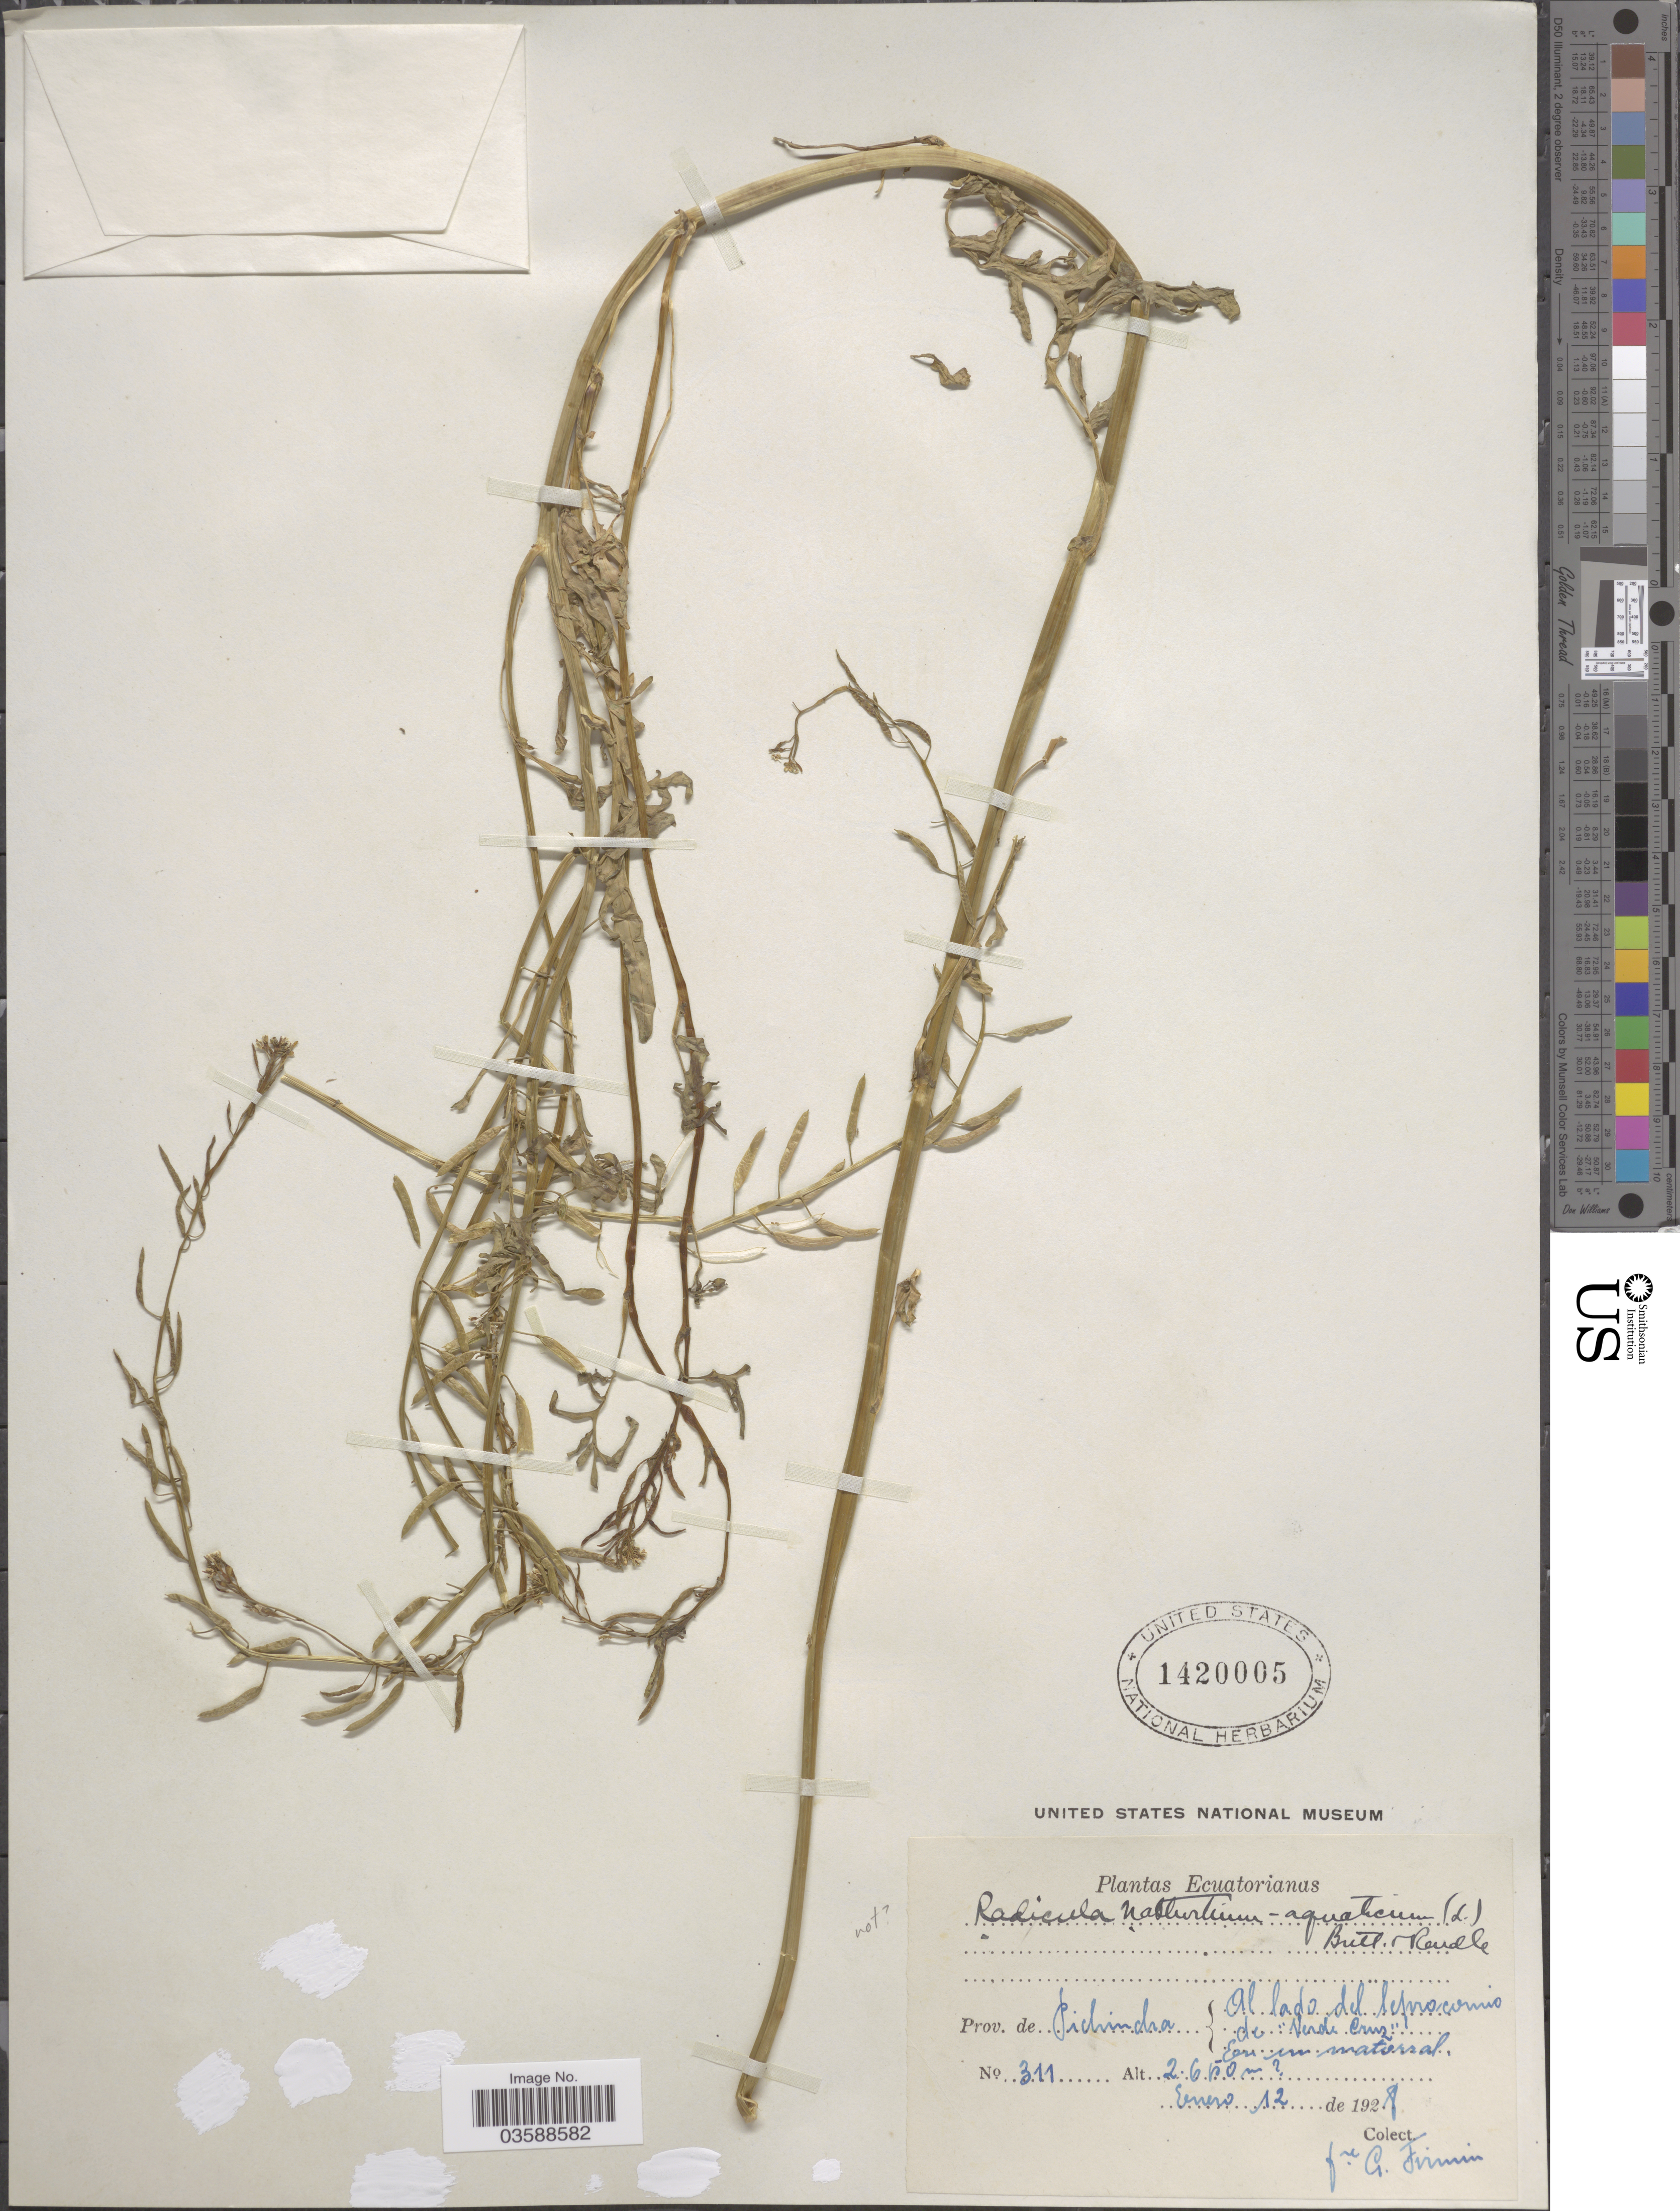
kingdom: Plantae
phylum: Tracheophyta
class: Magnoliopsida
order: Brassicales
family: Brassicaceae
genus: Nasturtium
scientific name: Nasturtium officinale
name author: R. Br.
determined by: Strong, M. T., (US), Smithsonian Institution - National Museum of Natural History (UNITED STATES)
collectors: F. Firmin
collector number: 311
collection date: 1928-01-12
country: Ecuador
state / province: Pichincha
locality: Al lado del Leprocomio de "Verde Cruz". En un matorral.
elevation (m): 2650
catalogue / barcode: US 1420005